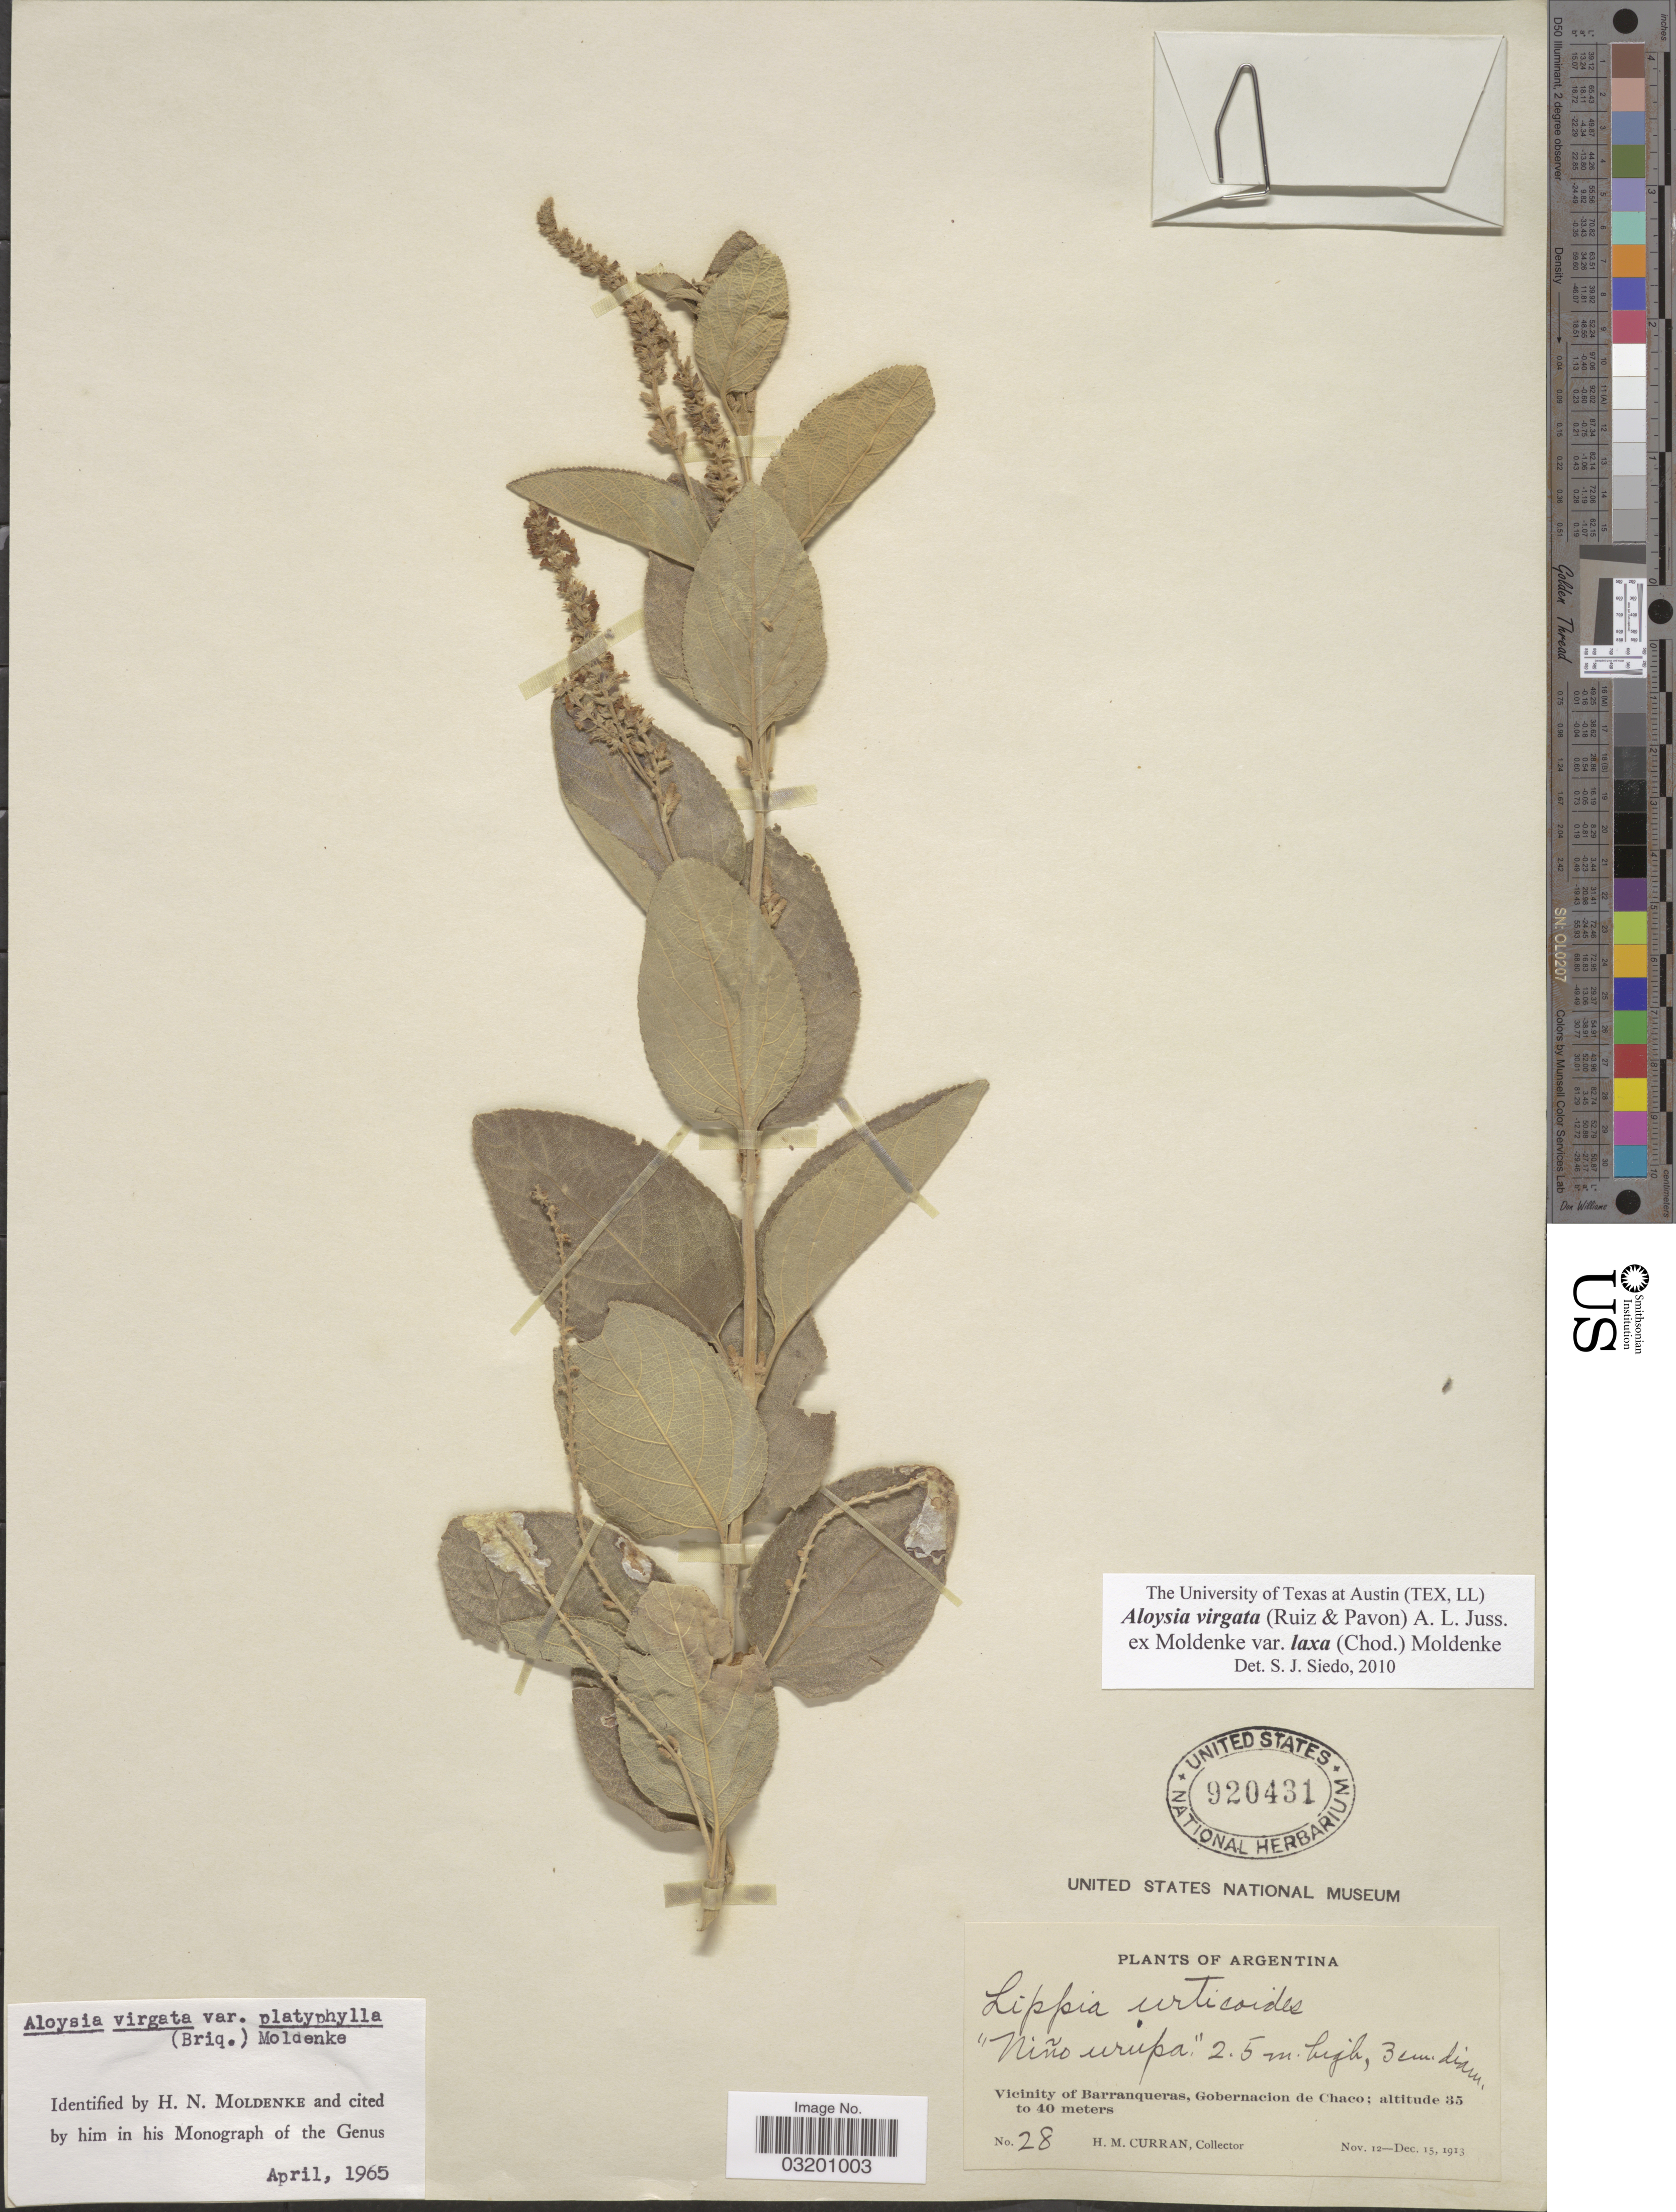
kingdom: Plantae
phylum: Tracheophyta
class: Magnoliopsida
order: Lamiales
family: Verbenaceae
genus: Aloysia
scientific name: Aloysia virgata var. laxa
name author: (Chodat) Moldenke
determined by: Siedo, S. J.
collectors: H. M. Curran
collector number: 28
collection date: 1913-11-12/1913-12-15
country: Argentina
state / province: Chaco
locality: Vicinity of Barranqueras, Gobernacion de Chaco.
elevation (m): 35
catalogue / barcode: US 920431